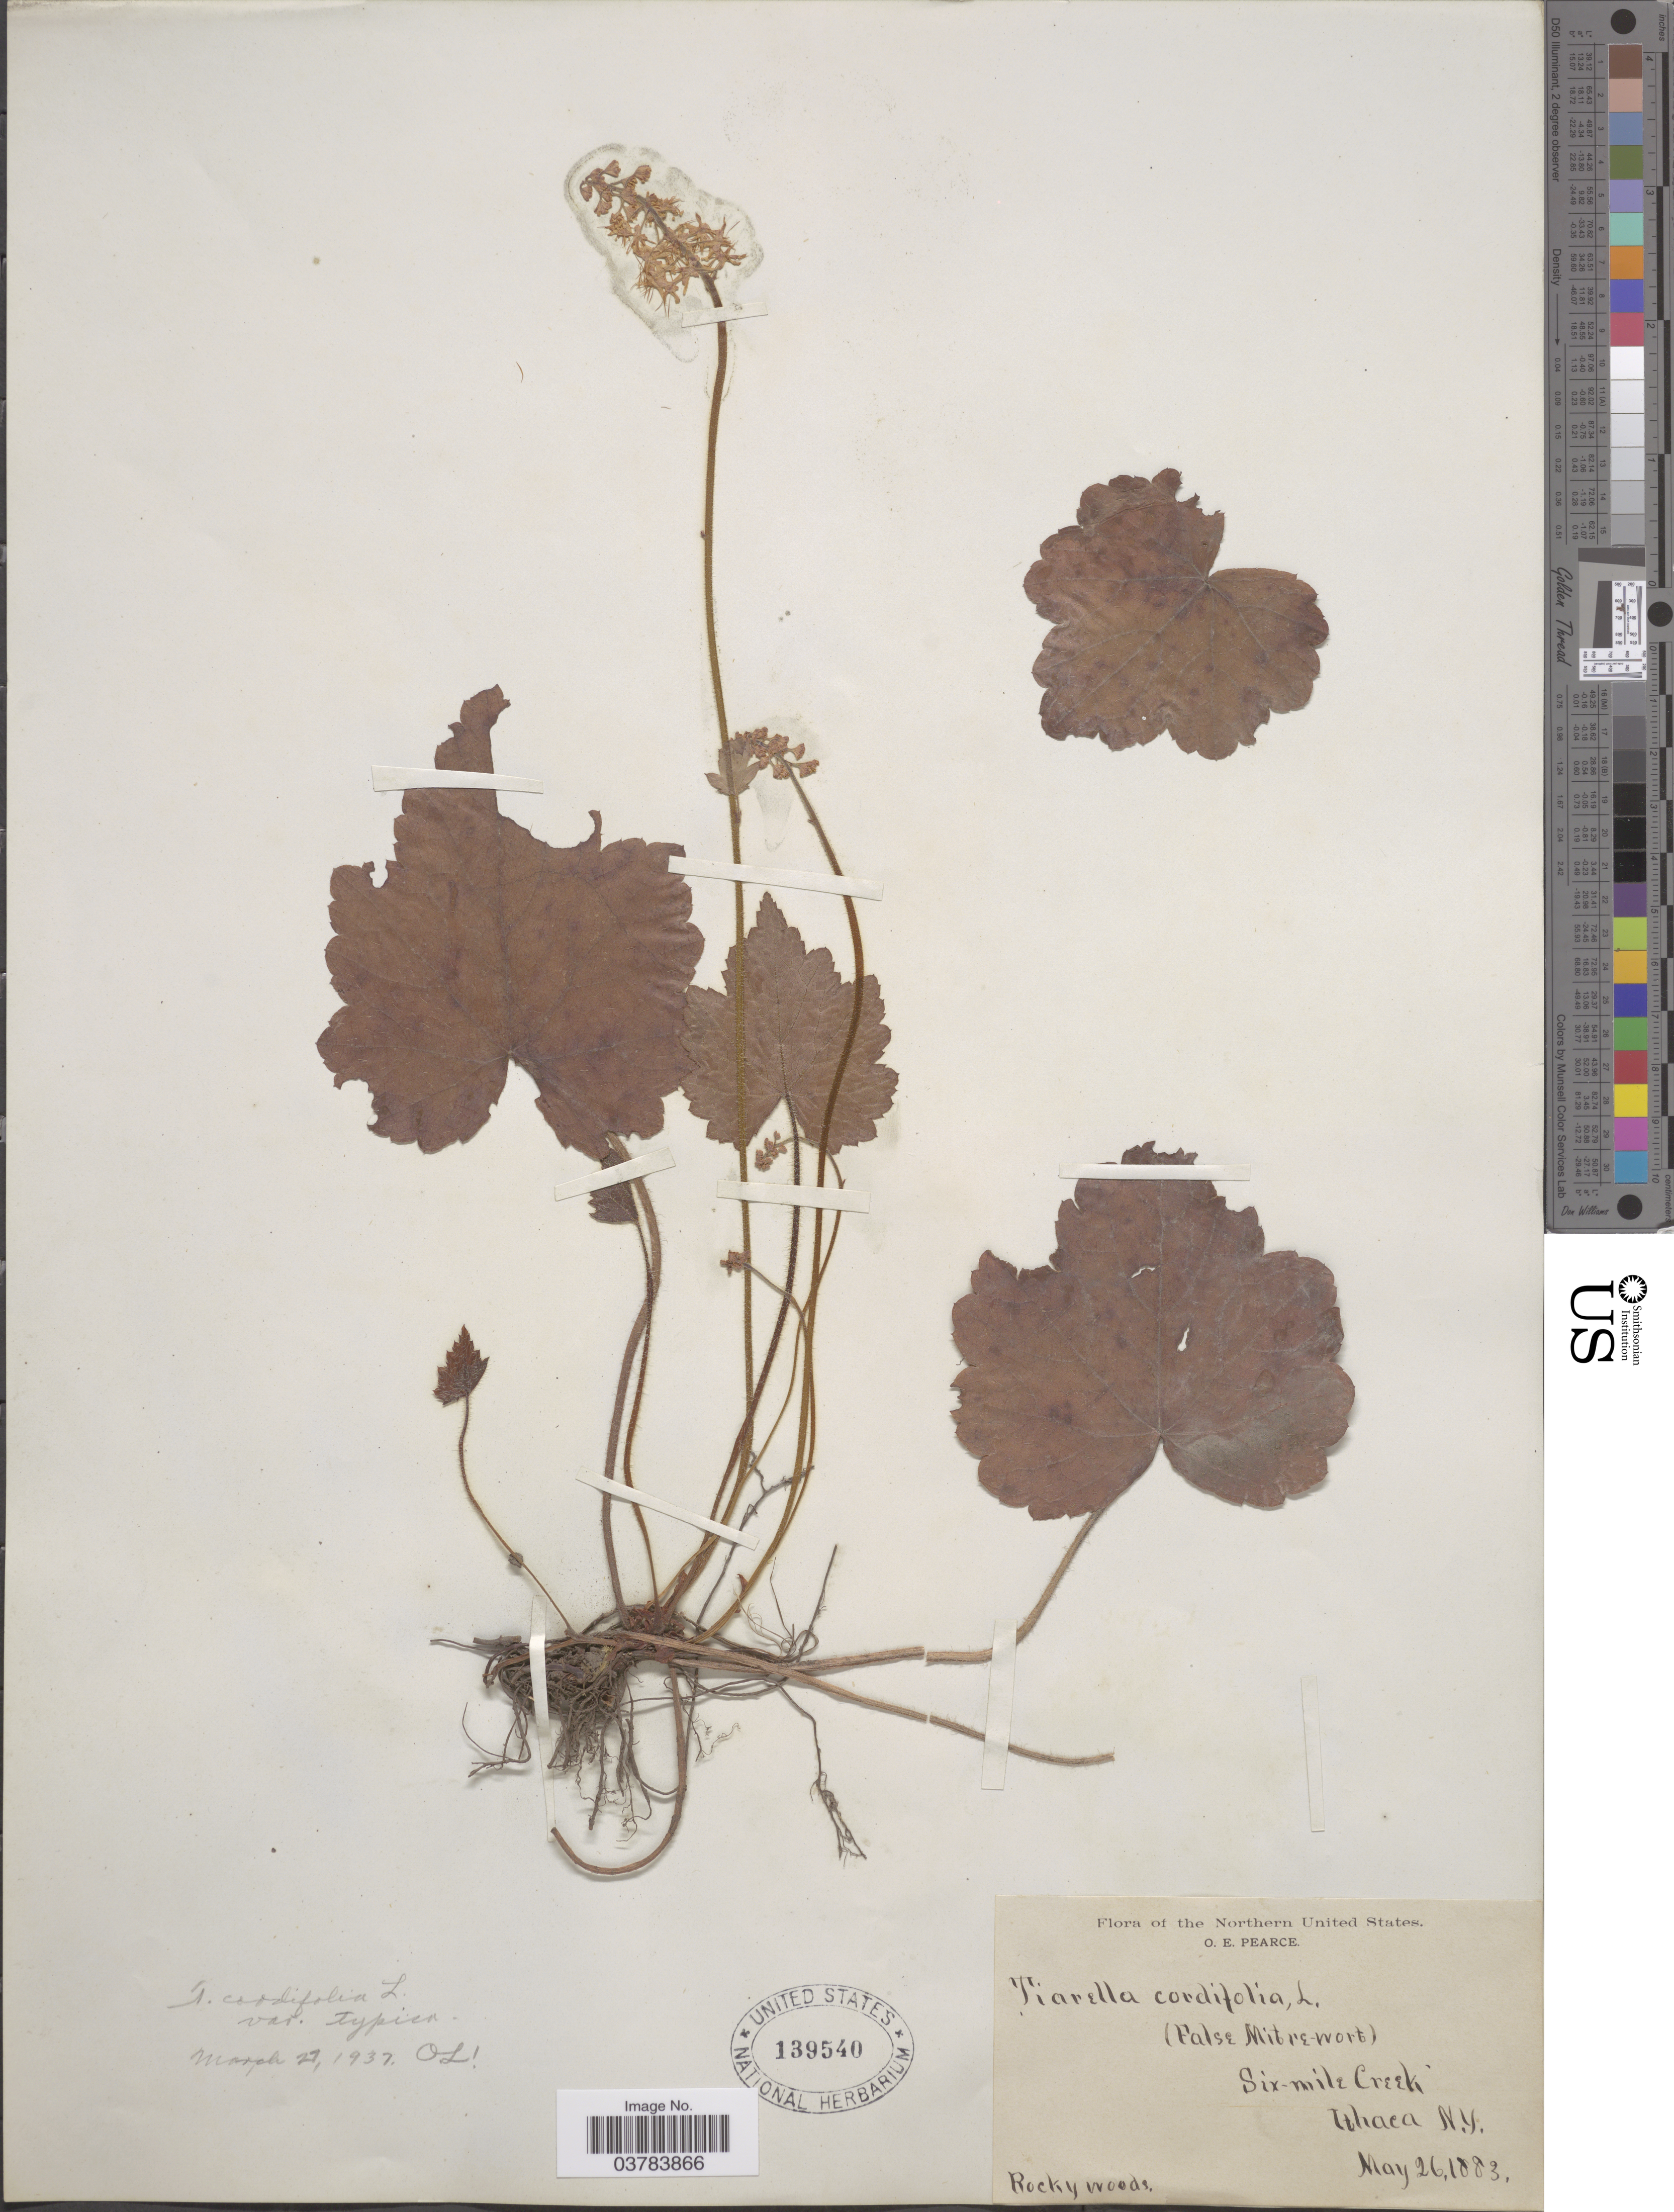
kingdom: Plantae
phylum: Tracheophyta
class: Magnoliopsida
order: Saxifragales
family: Saxifragaceae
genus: Tiarella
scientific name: Tiarella cordifolia var. typica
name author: Lakela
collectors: O. E. Pearce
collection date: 1883-05-26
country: United States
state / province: New York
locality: Northern United States. Six-mile Creek. Ithaca.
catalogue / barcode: US 139540